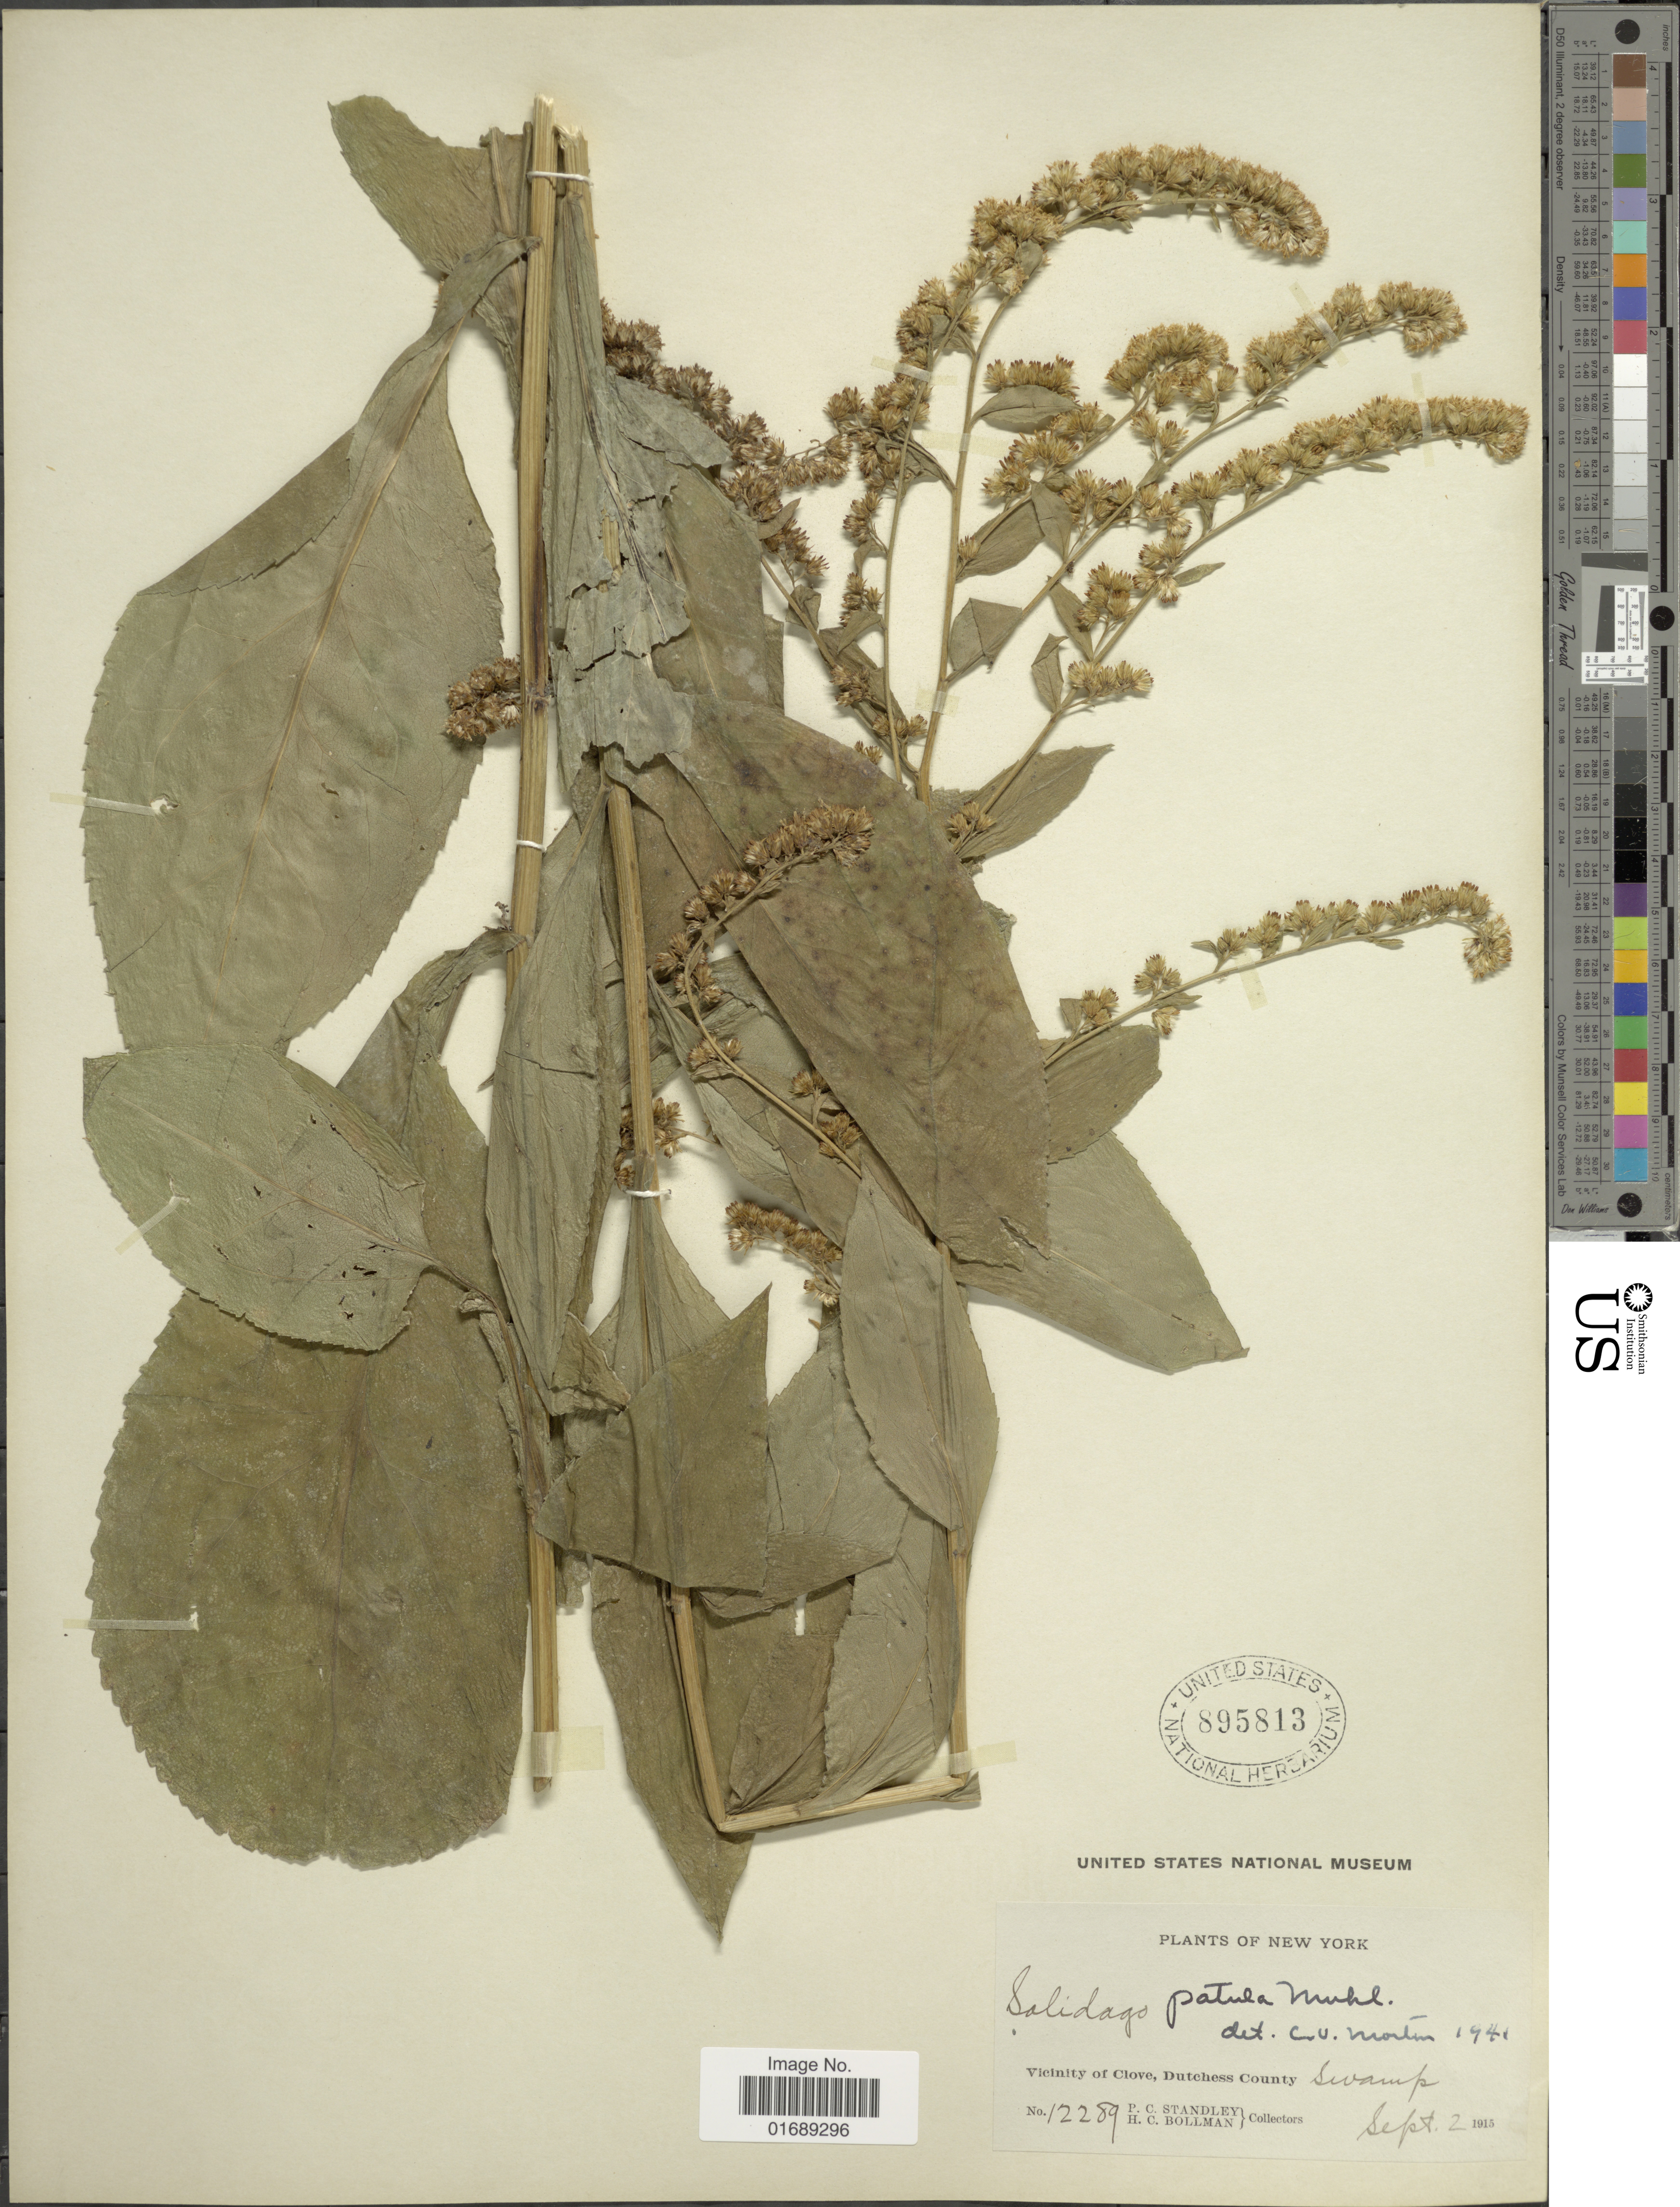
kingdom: Plantae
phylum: Tracheophyta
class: Magnoliopsida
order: Asterales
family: Asteraceae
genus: Solidago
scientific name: Solidago patula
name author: Muhl. ex Willd.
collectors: P. C. Standley & H. C. Bollman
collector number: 12289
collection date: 1915-09-02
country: United States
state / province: New York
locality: Vicinity of Clove, Dutchess County Swamp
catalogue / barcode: US 895813